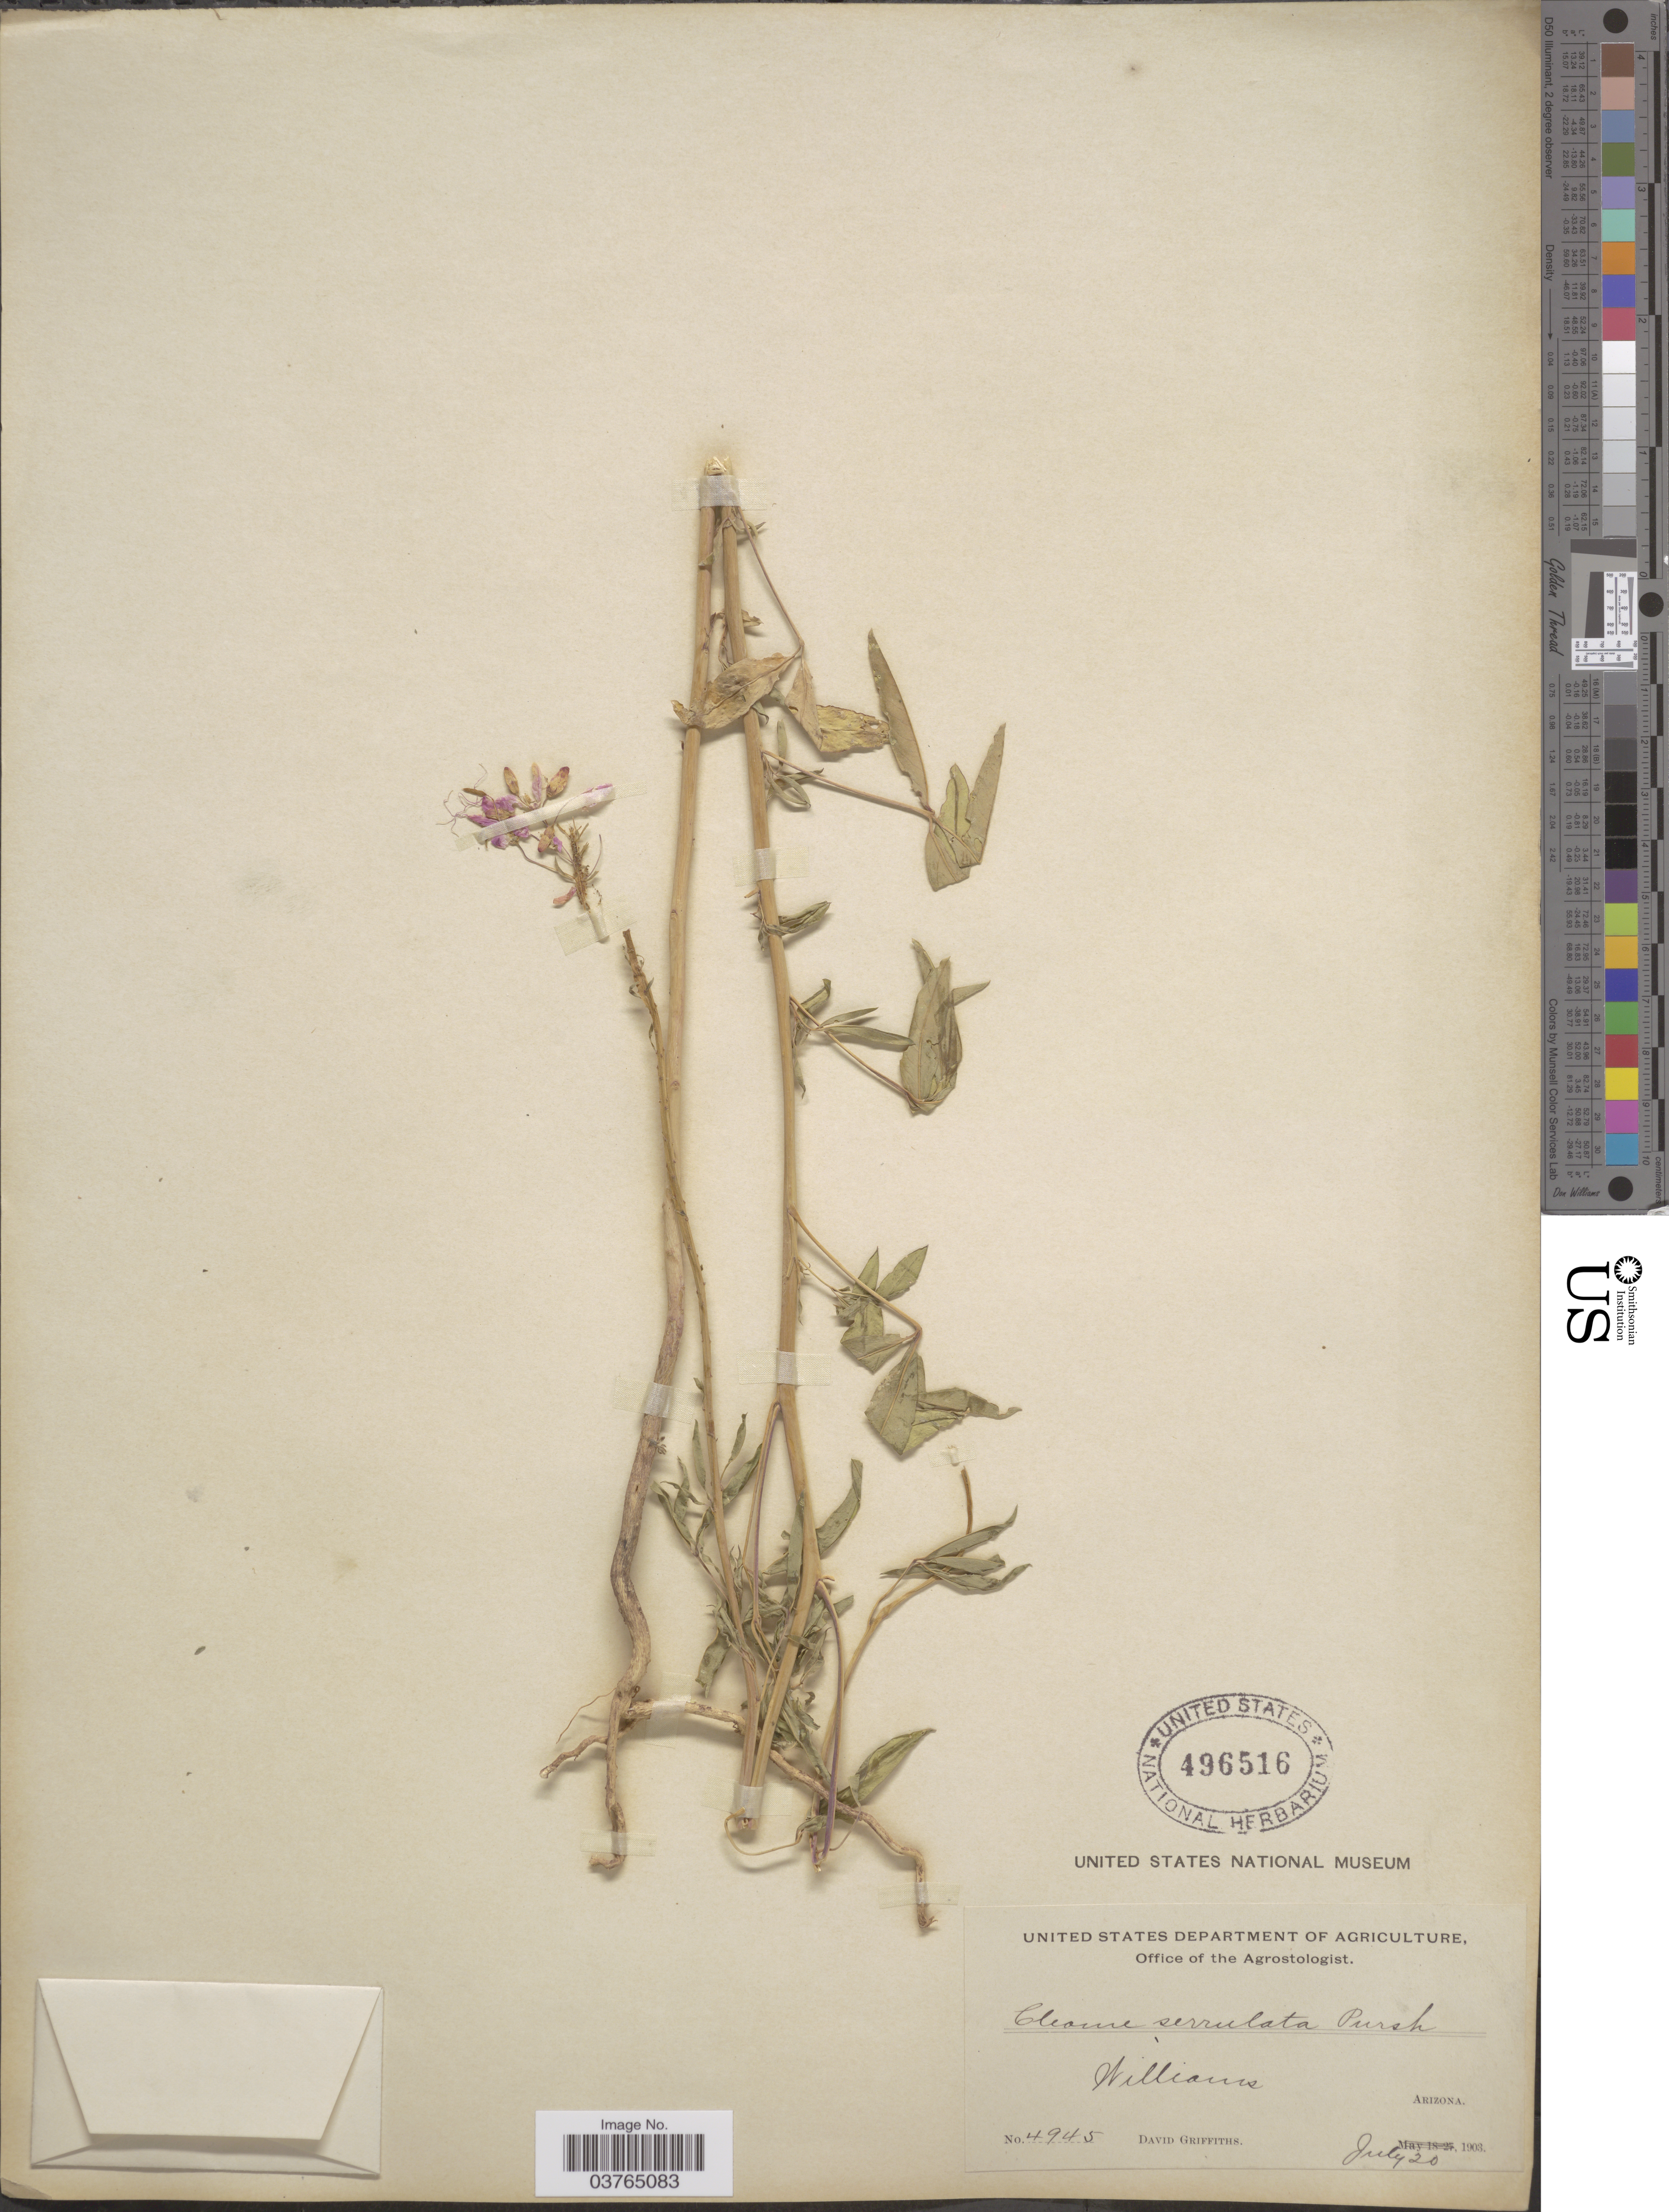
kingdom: Plantae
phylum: Tracheophyta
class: Magnoliopsida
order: Brassicales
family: Cleomaceae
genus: Cleomella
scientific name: Cleomella serrulata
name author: (Pursh) Roalson & J.C. Hall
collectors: D. Griffiths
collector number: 4945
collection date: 1903-07-20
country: United States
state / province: Arizona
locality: Williams.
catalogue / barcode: US 496516